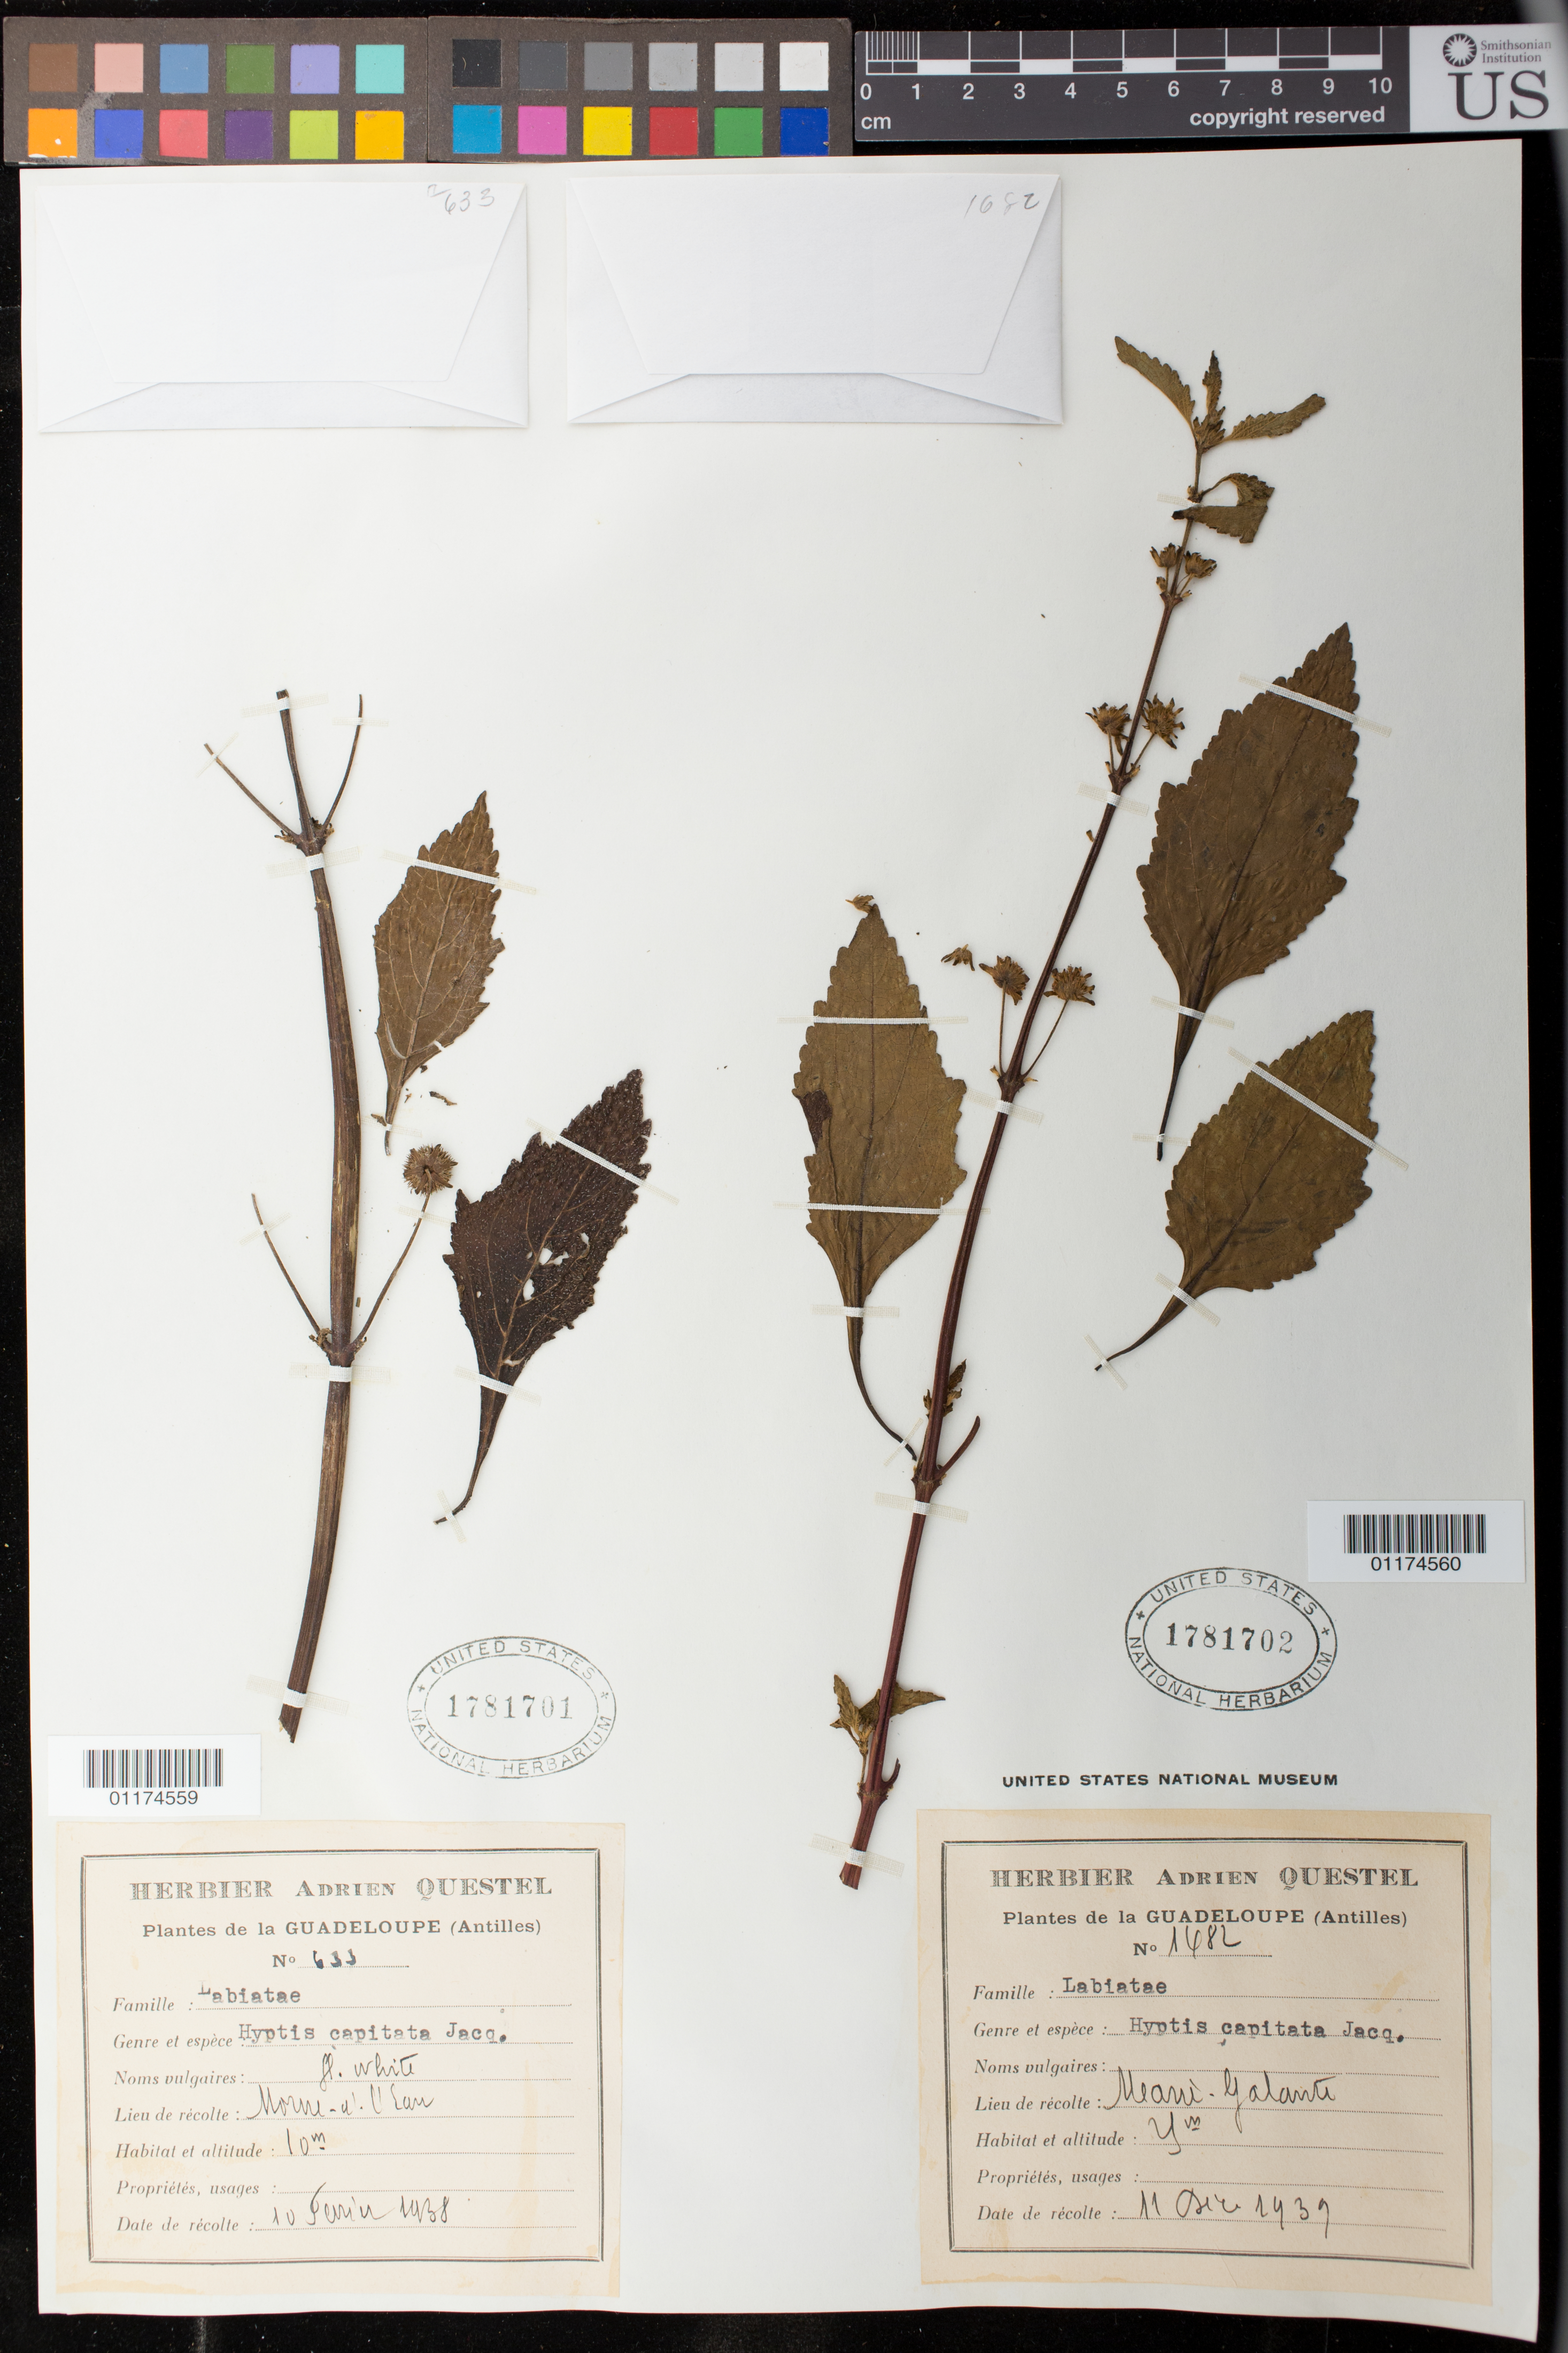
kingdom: Plantae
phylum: Tracheophyta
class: Magnoliopsida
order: Lamiales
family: Lamiaceae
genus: Hyptis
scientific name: Hyptis capitata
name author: Jacq.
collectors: A. Questel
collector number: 633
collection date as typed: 10 Feb 1938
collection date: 1938-02-10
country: Guadeloupe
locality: Morne-à-l'Eau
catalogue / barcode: US 1781701